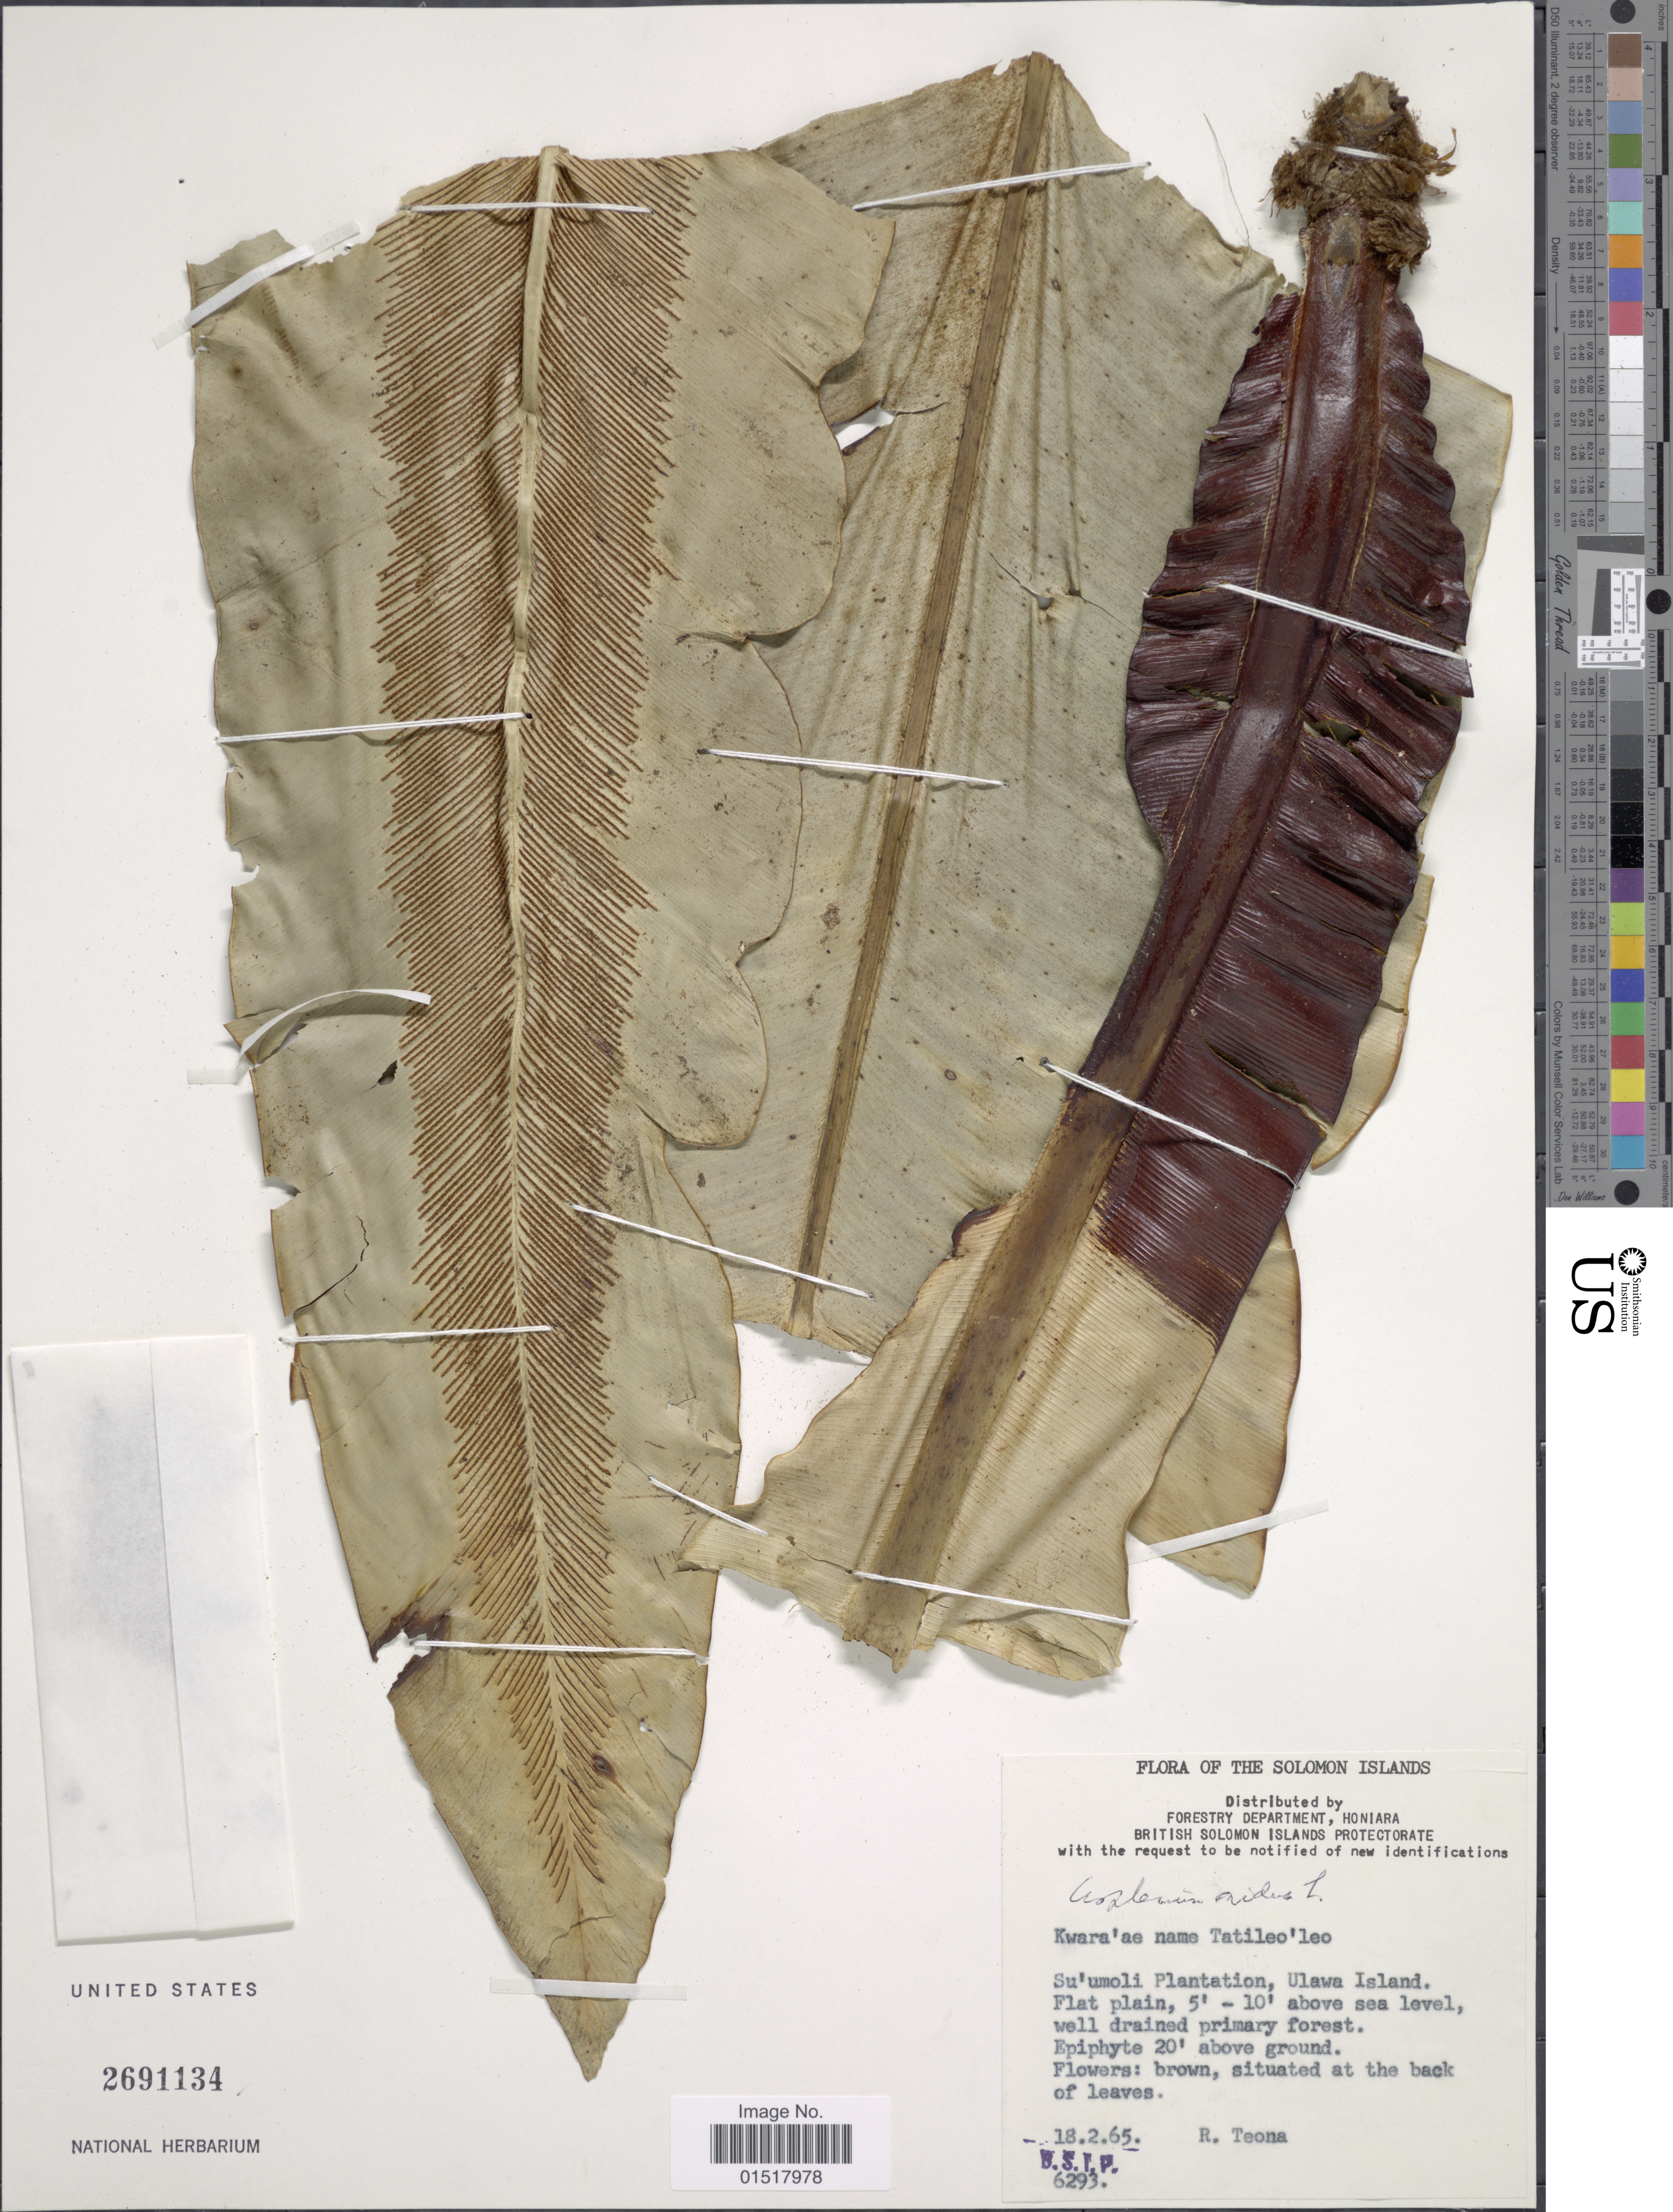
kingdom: Plantae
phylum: Tracheophyta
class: Polypodiopsida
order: Polypodiales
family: Aspleniaceae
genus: Asplenium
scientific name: Asplenium nidus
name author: L.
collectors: R. Teona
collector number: BSIP 6293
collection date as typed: Transcribed d/m/y: 18/2/65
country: Solomon Islands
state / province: Solomon Islands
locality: Su'umoli Plantation, Ulawa Island.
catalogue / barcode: US 2691134